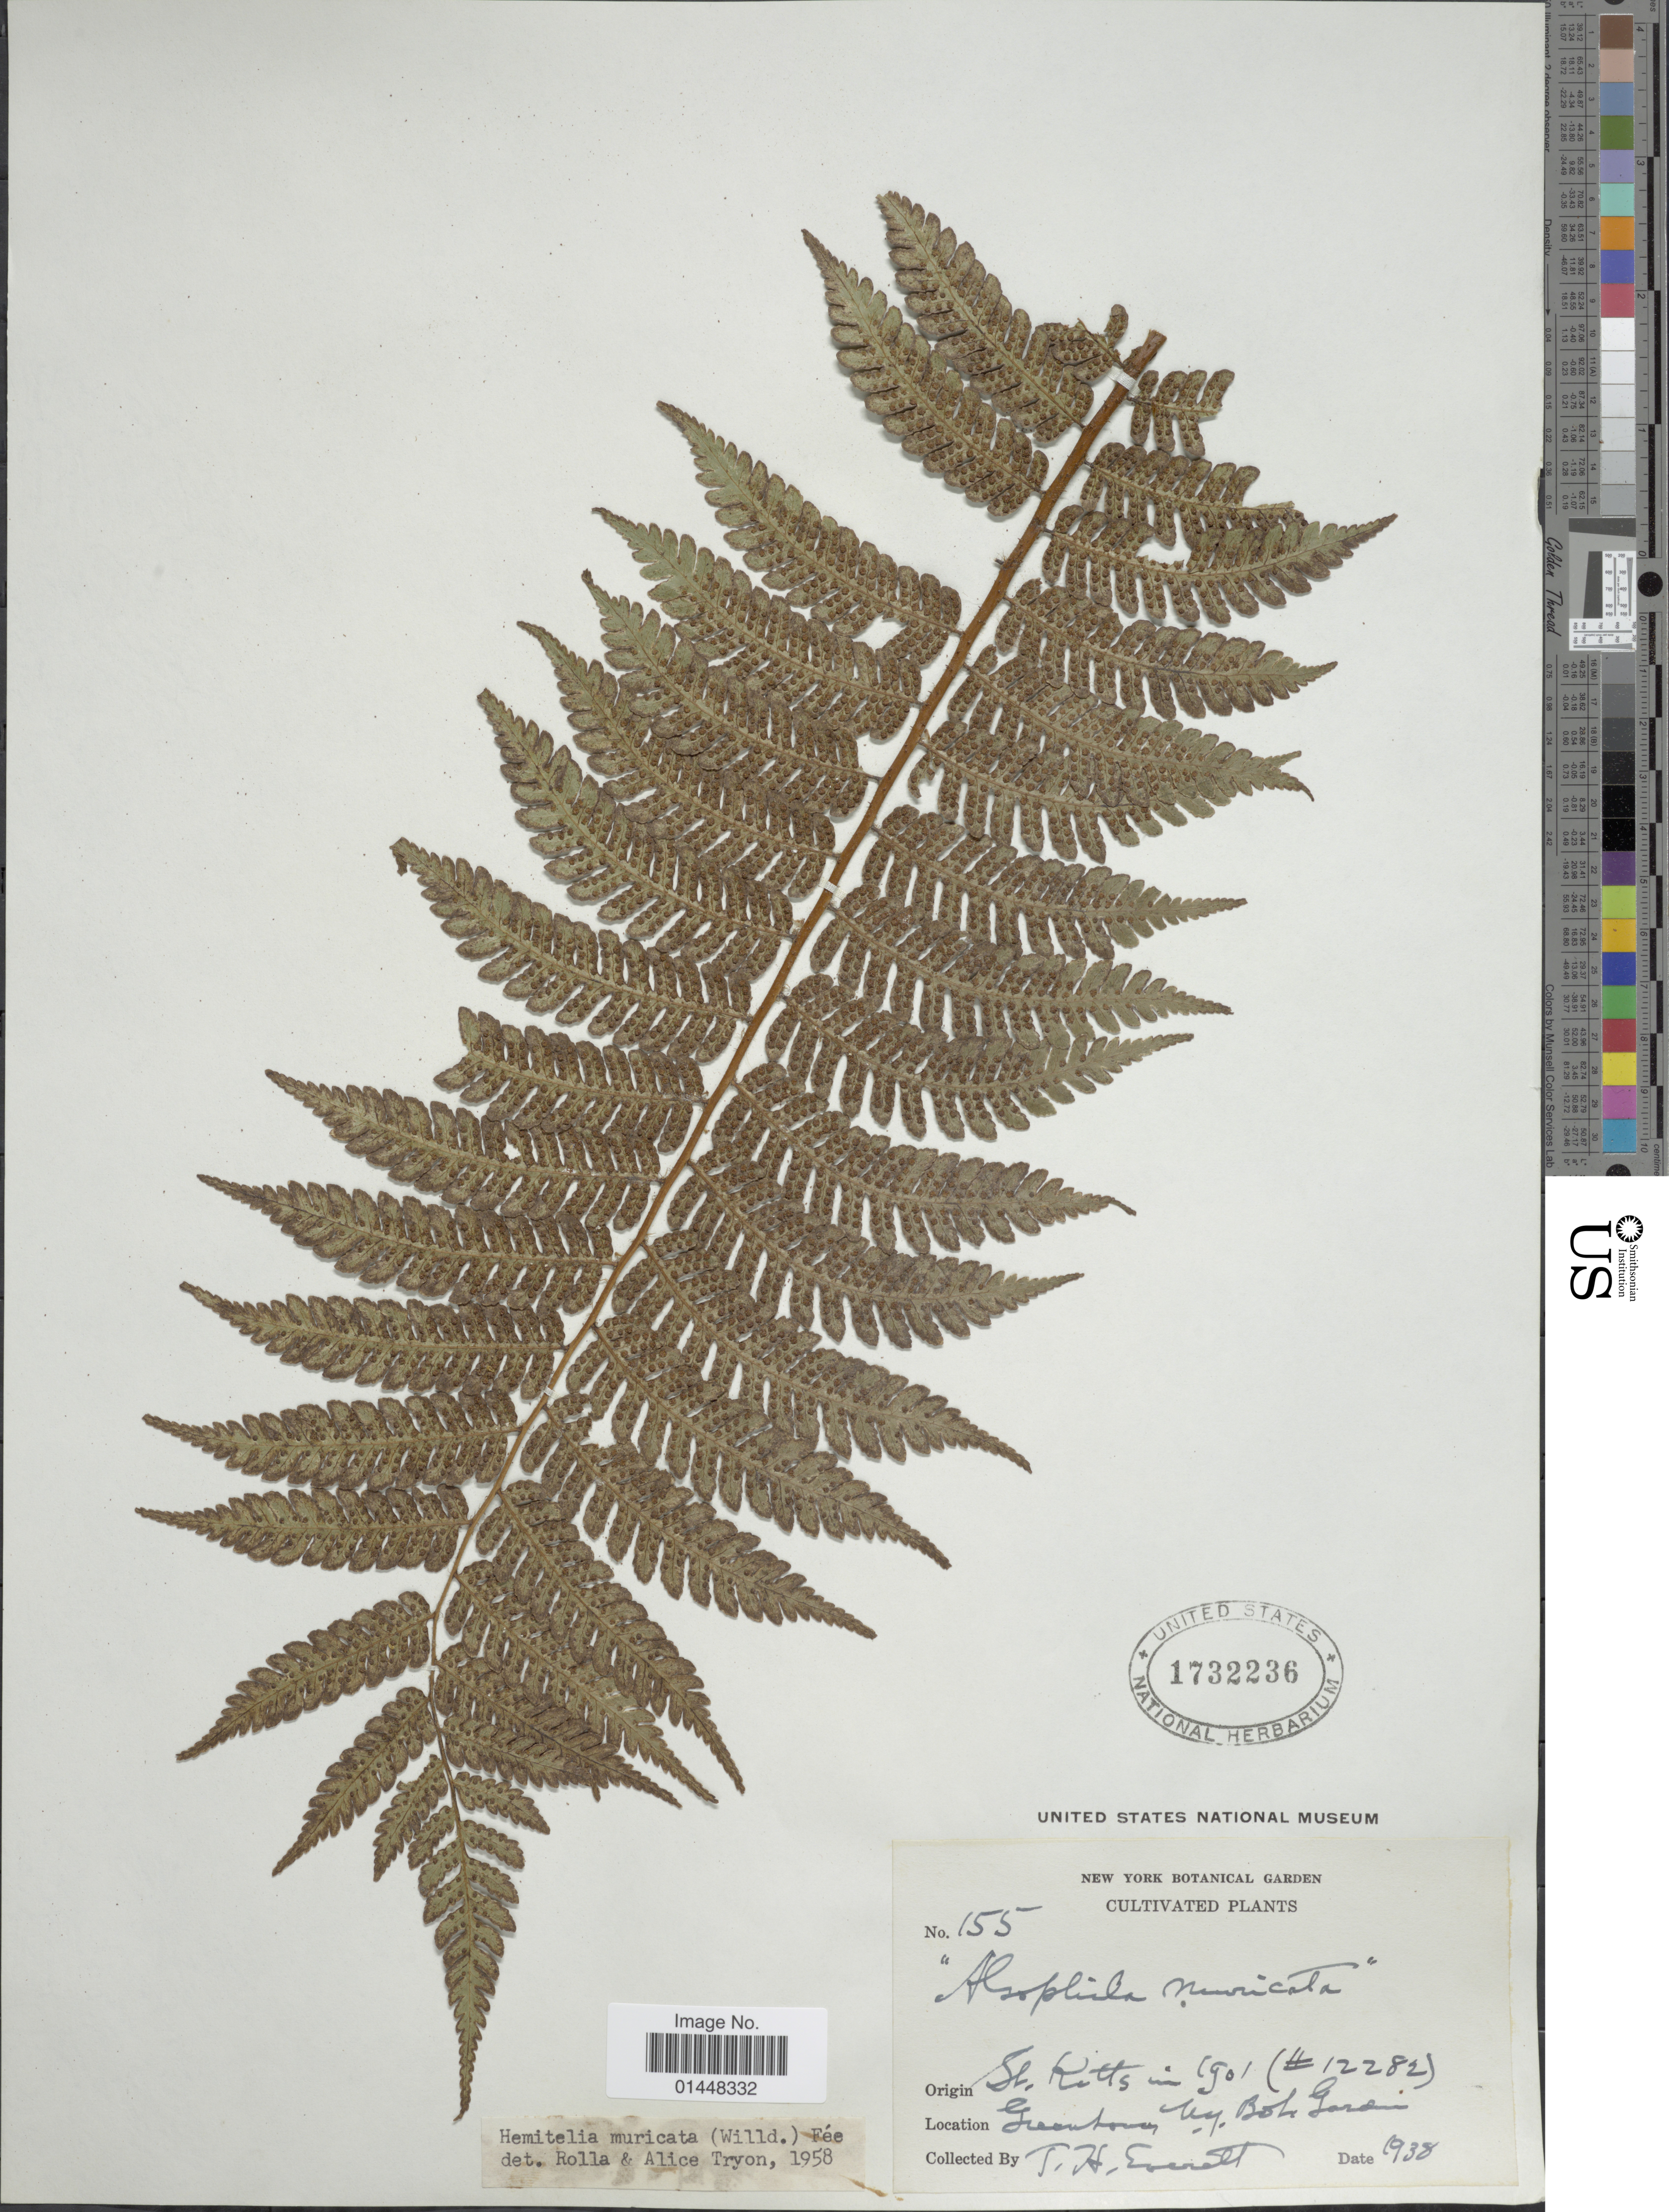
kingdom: Plantae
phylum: Tracheophyta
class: Polypodiopsida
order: Cyatheales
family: Cyatheaceae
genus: Cyathea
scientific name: Cyathea muricata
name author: (Willd.) Fée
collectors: T. Everett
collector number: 155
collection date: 1938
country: United States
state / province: New York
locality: Greenhous NY Bot. Garden. St. Kitts [unsure placement]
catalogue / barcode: US 1732236